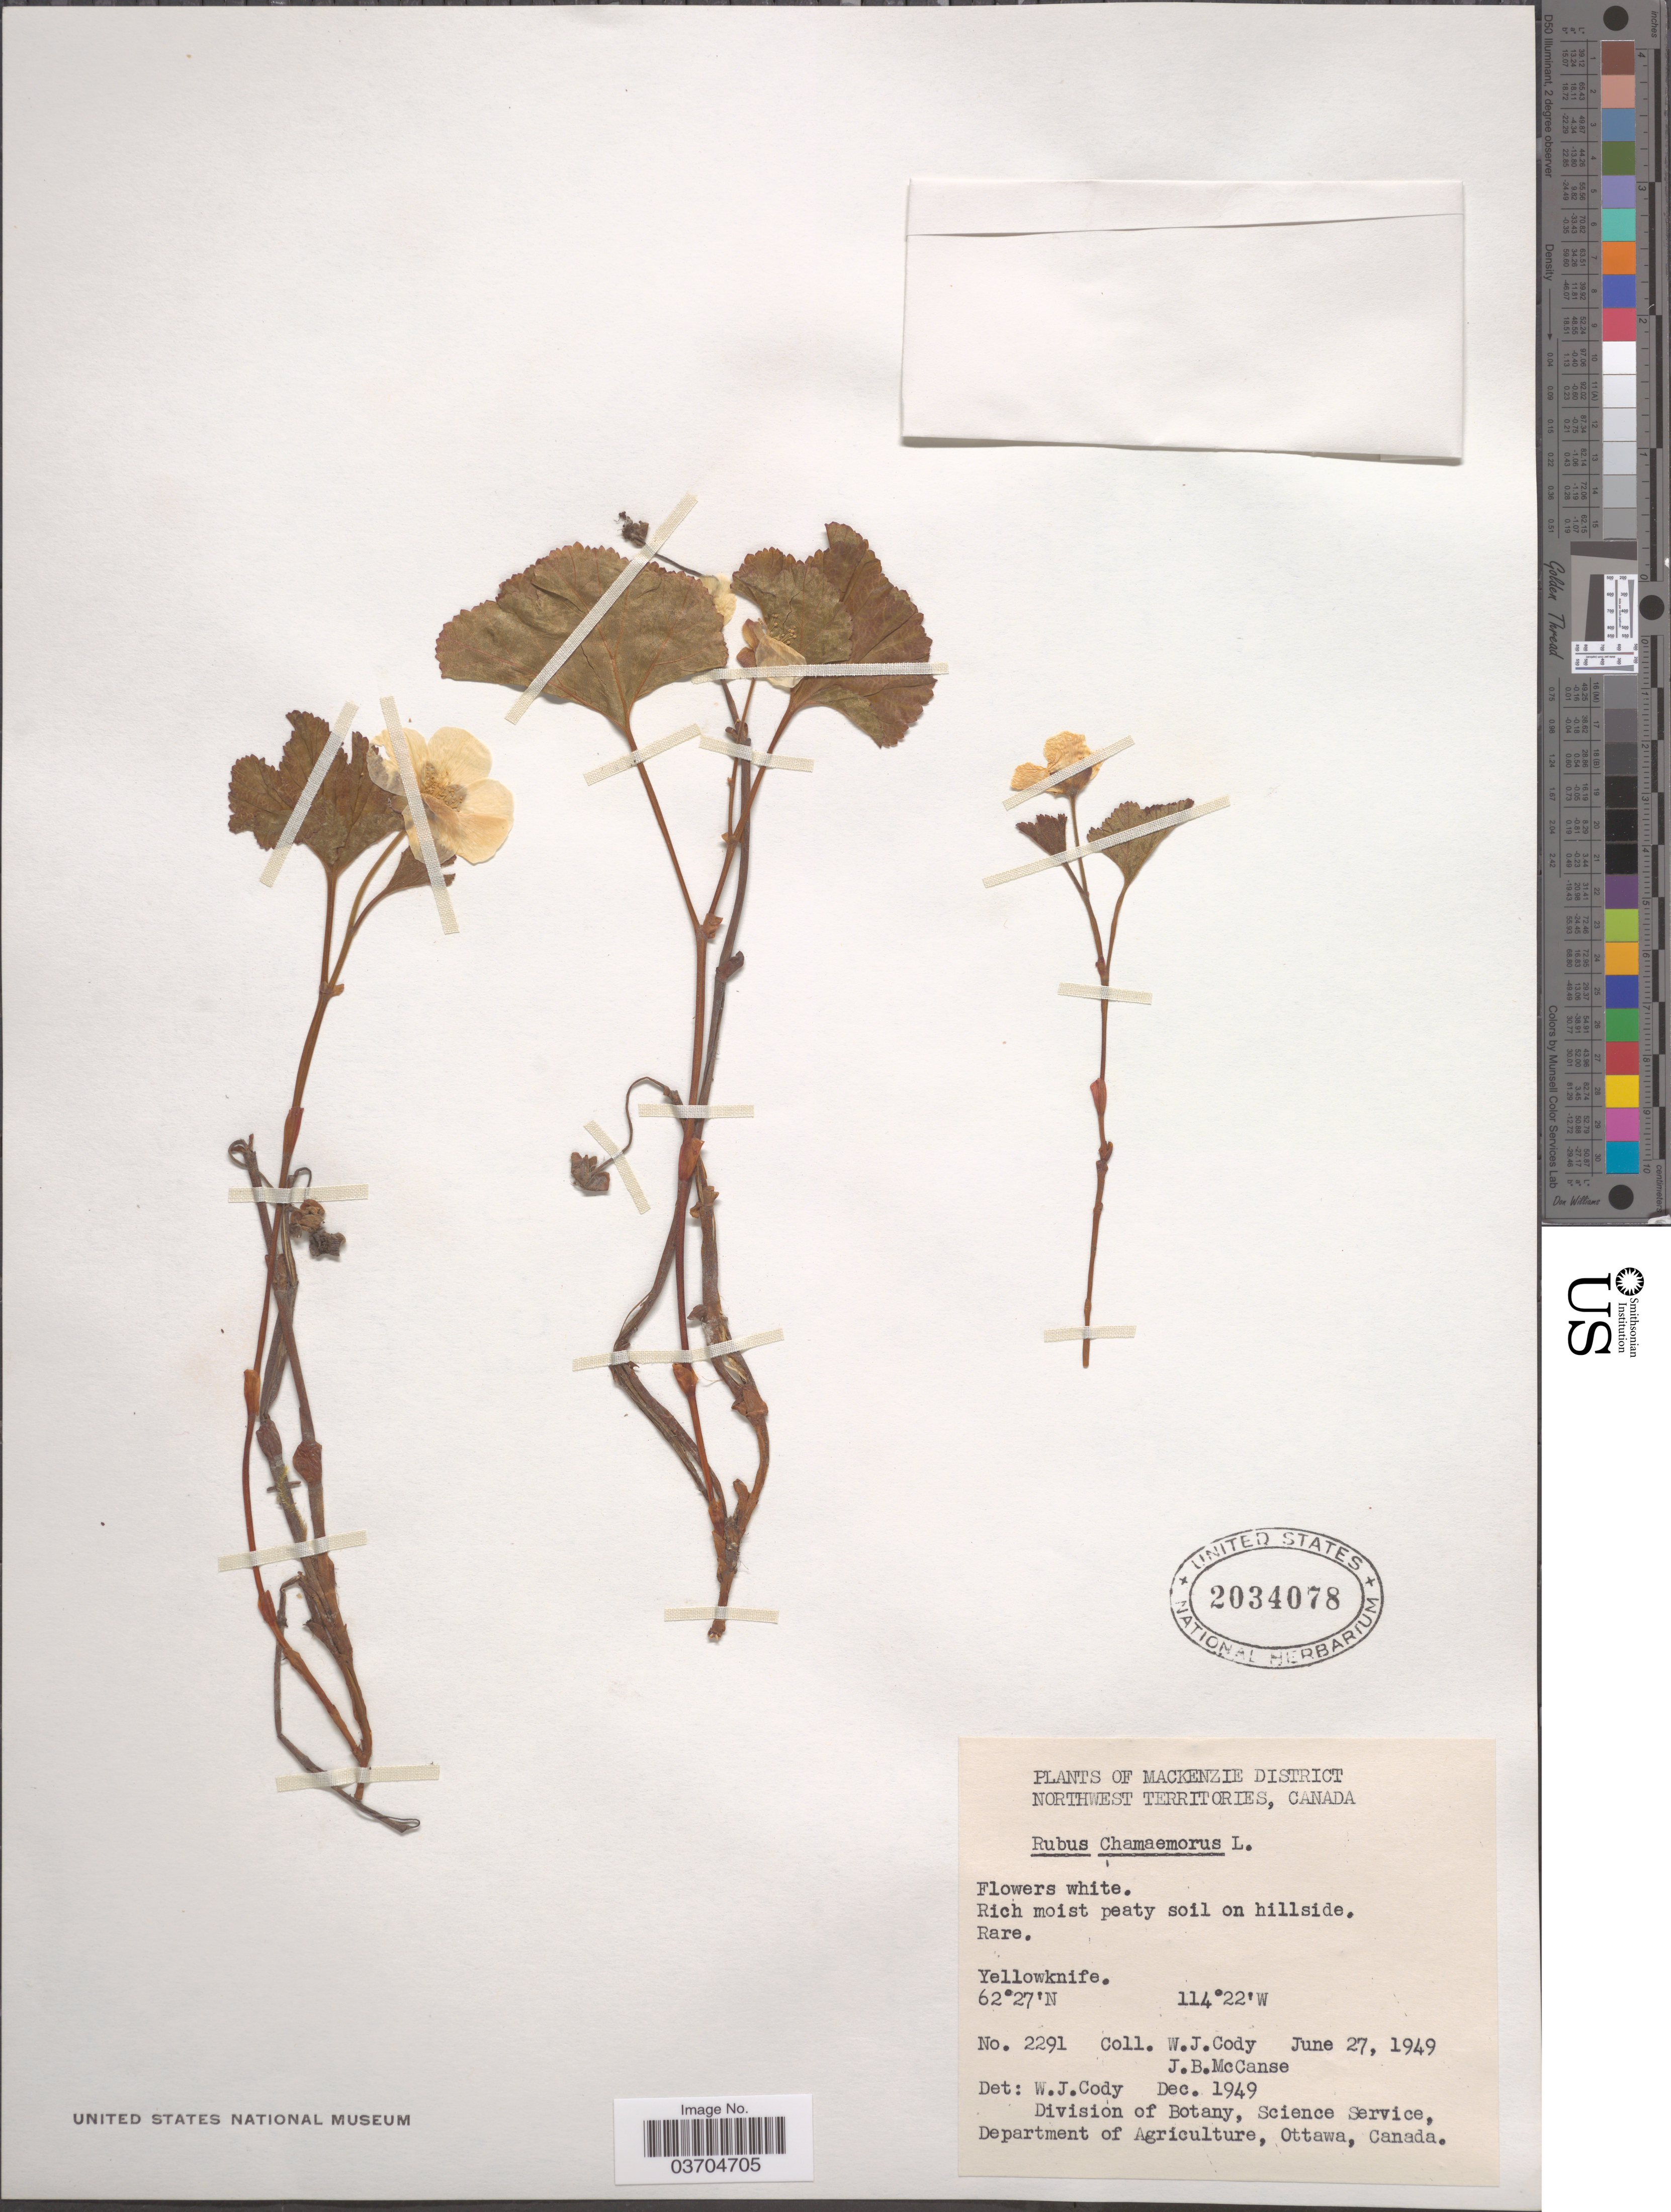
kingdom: Plantae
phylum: Tracheophyta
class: Magnoliopsida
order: Rosales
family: Rosaceae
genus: Rubus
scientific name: Rubus chamaemorus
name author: L.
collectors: W. Cody & J. McCanse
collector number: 2291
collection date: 1949-06-27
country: Canada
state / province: Northwest Territories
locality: Mackenzie District. On hillside. Yellowknife.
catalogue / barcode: US 2034078